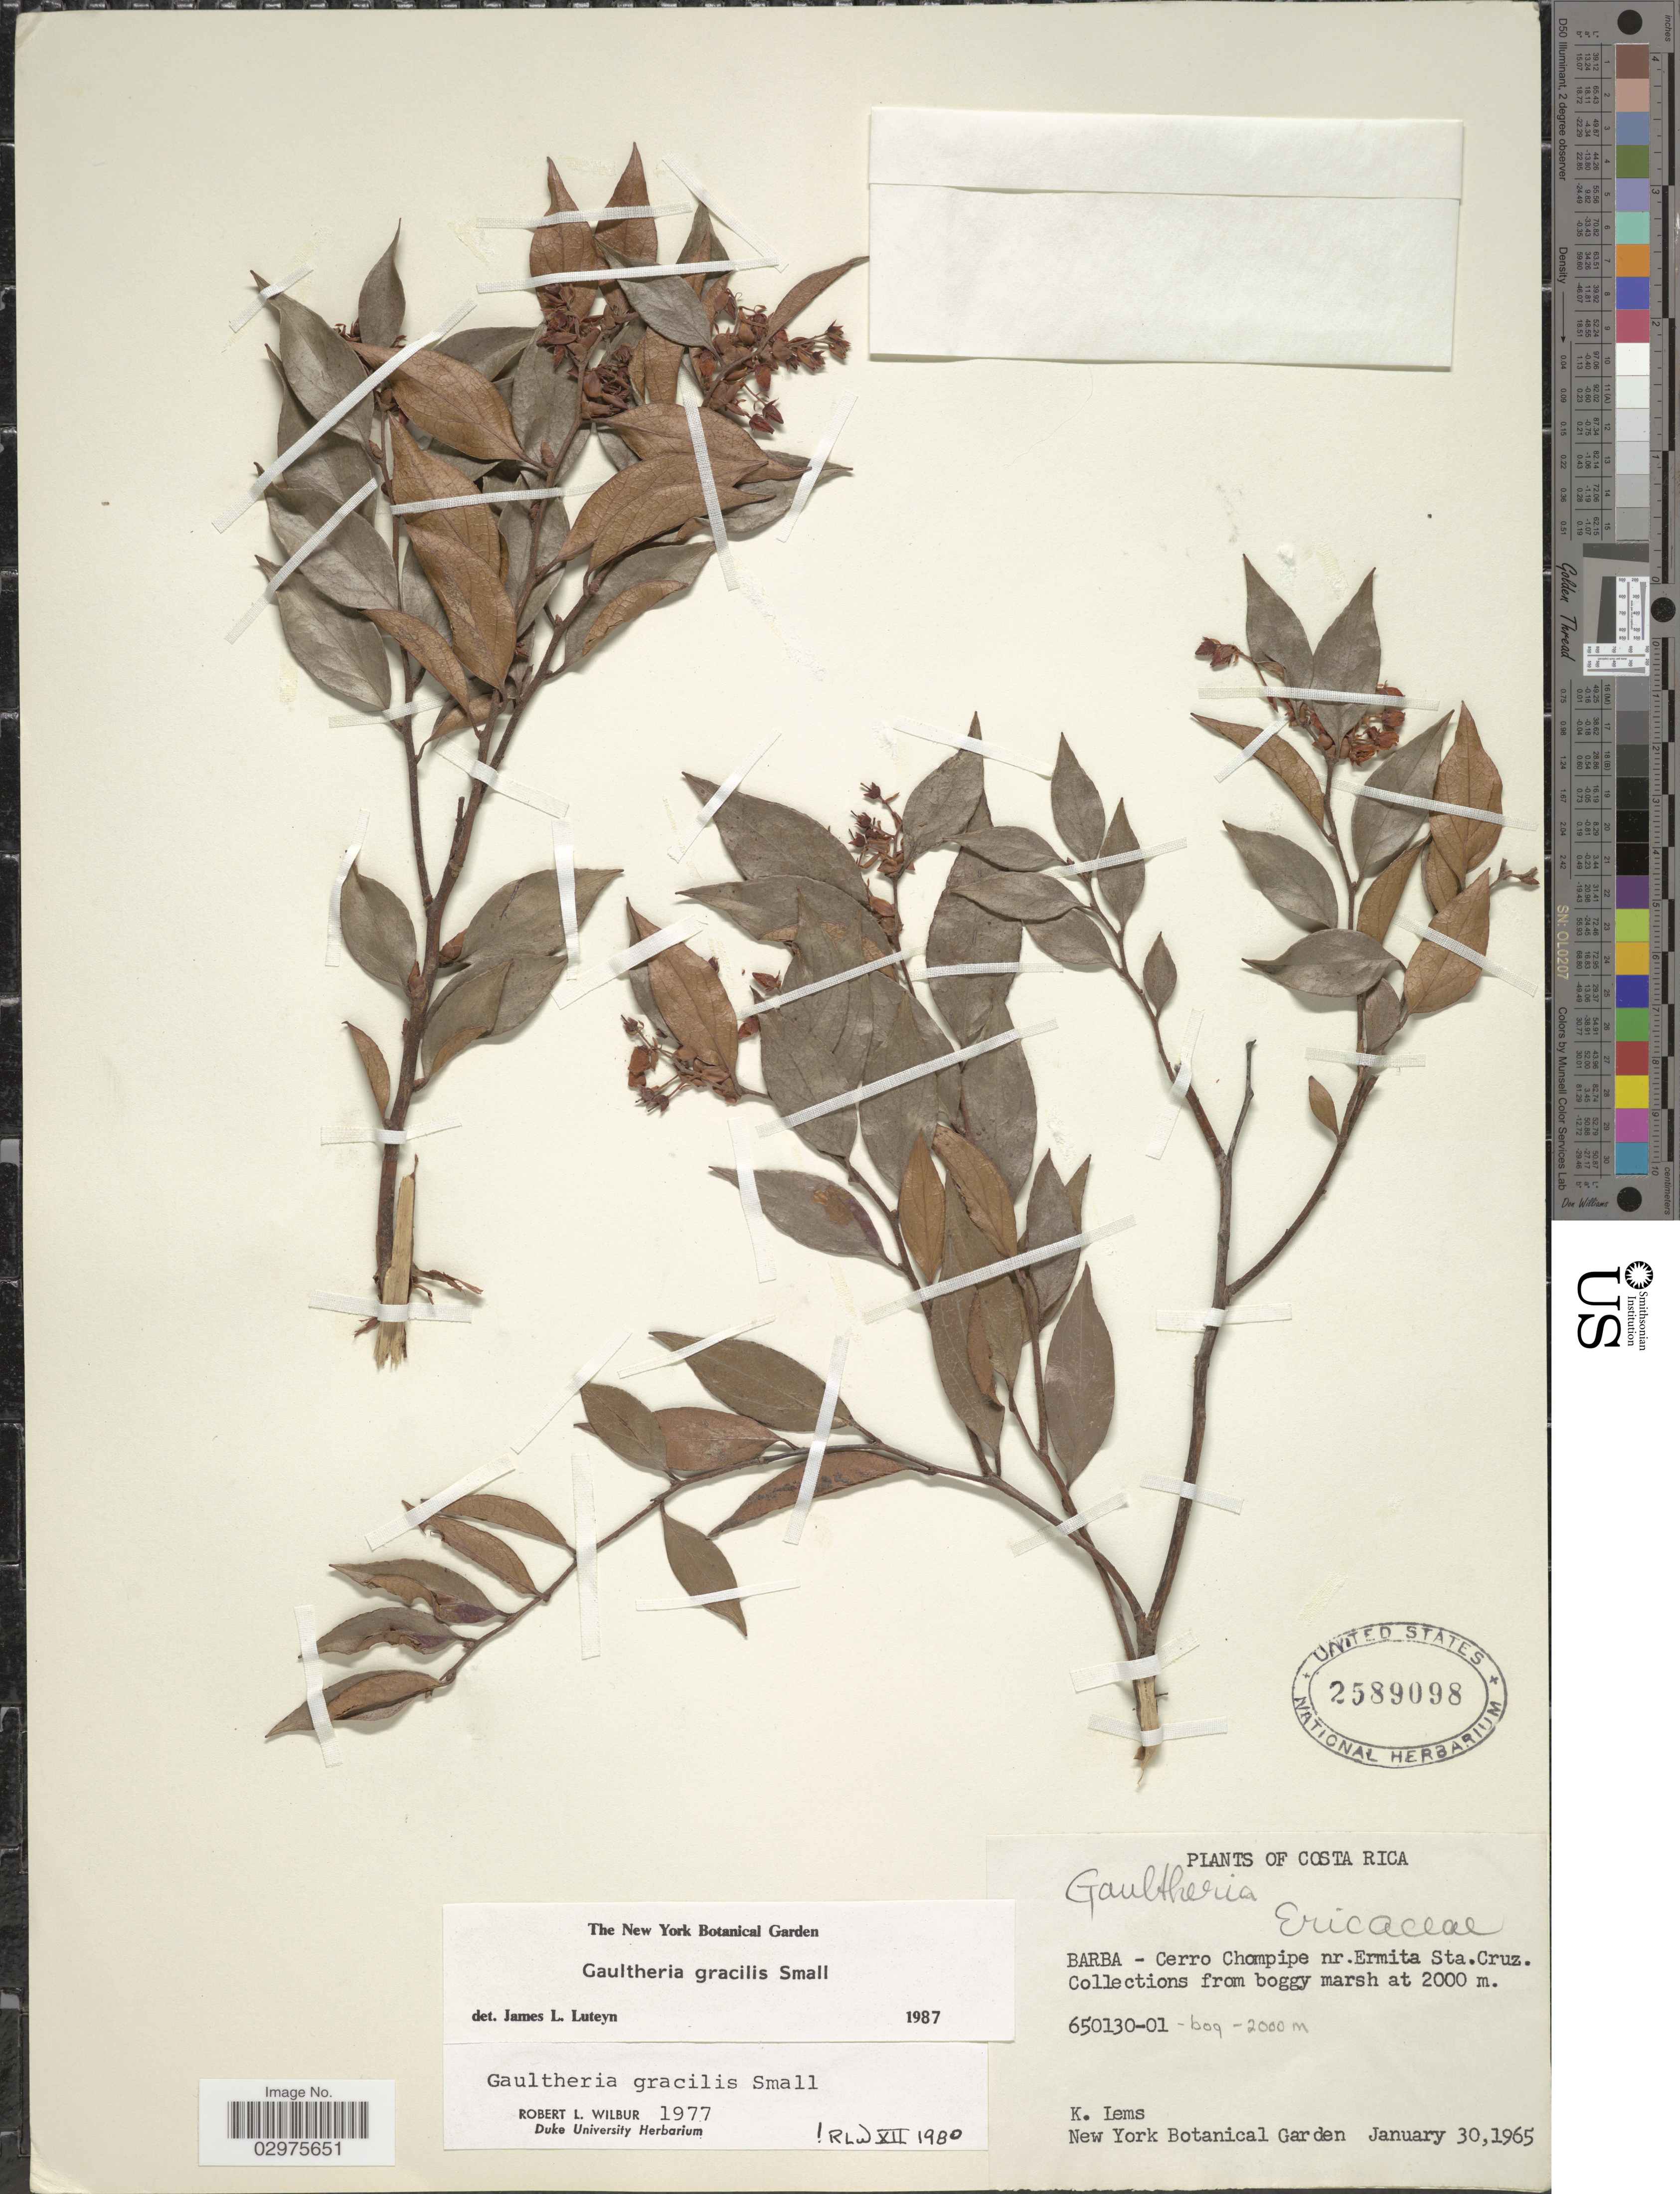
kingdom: Plantae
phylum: Tracheophyta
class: Magnoliopsida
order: Ericales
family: Ericaceae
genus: Gaultheria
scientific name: Gaultheria gracilis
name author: Small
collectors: K. Lems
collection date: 1965-01-30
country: Costa Rica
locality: Barba - Cerro Chompipe nr. Ermita Sta. Cruz.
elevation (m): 2000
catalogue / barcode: US 2589098